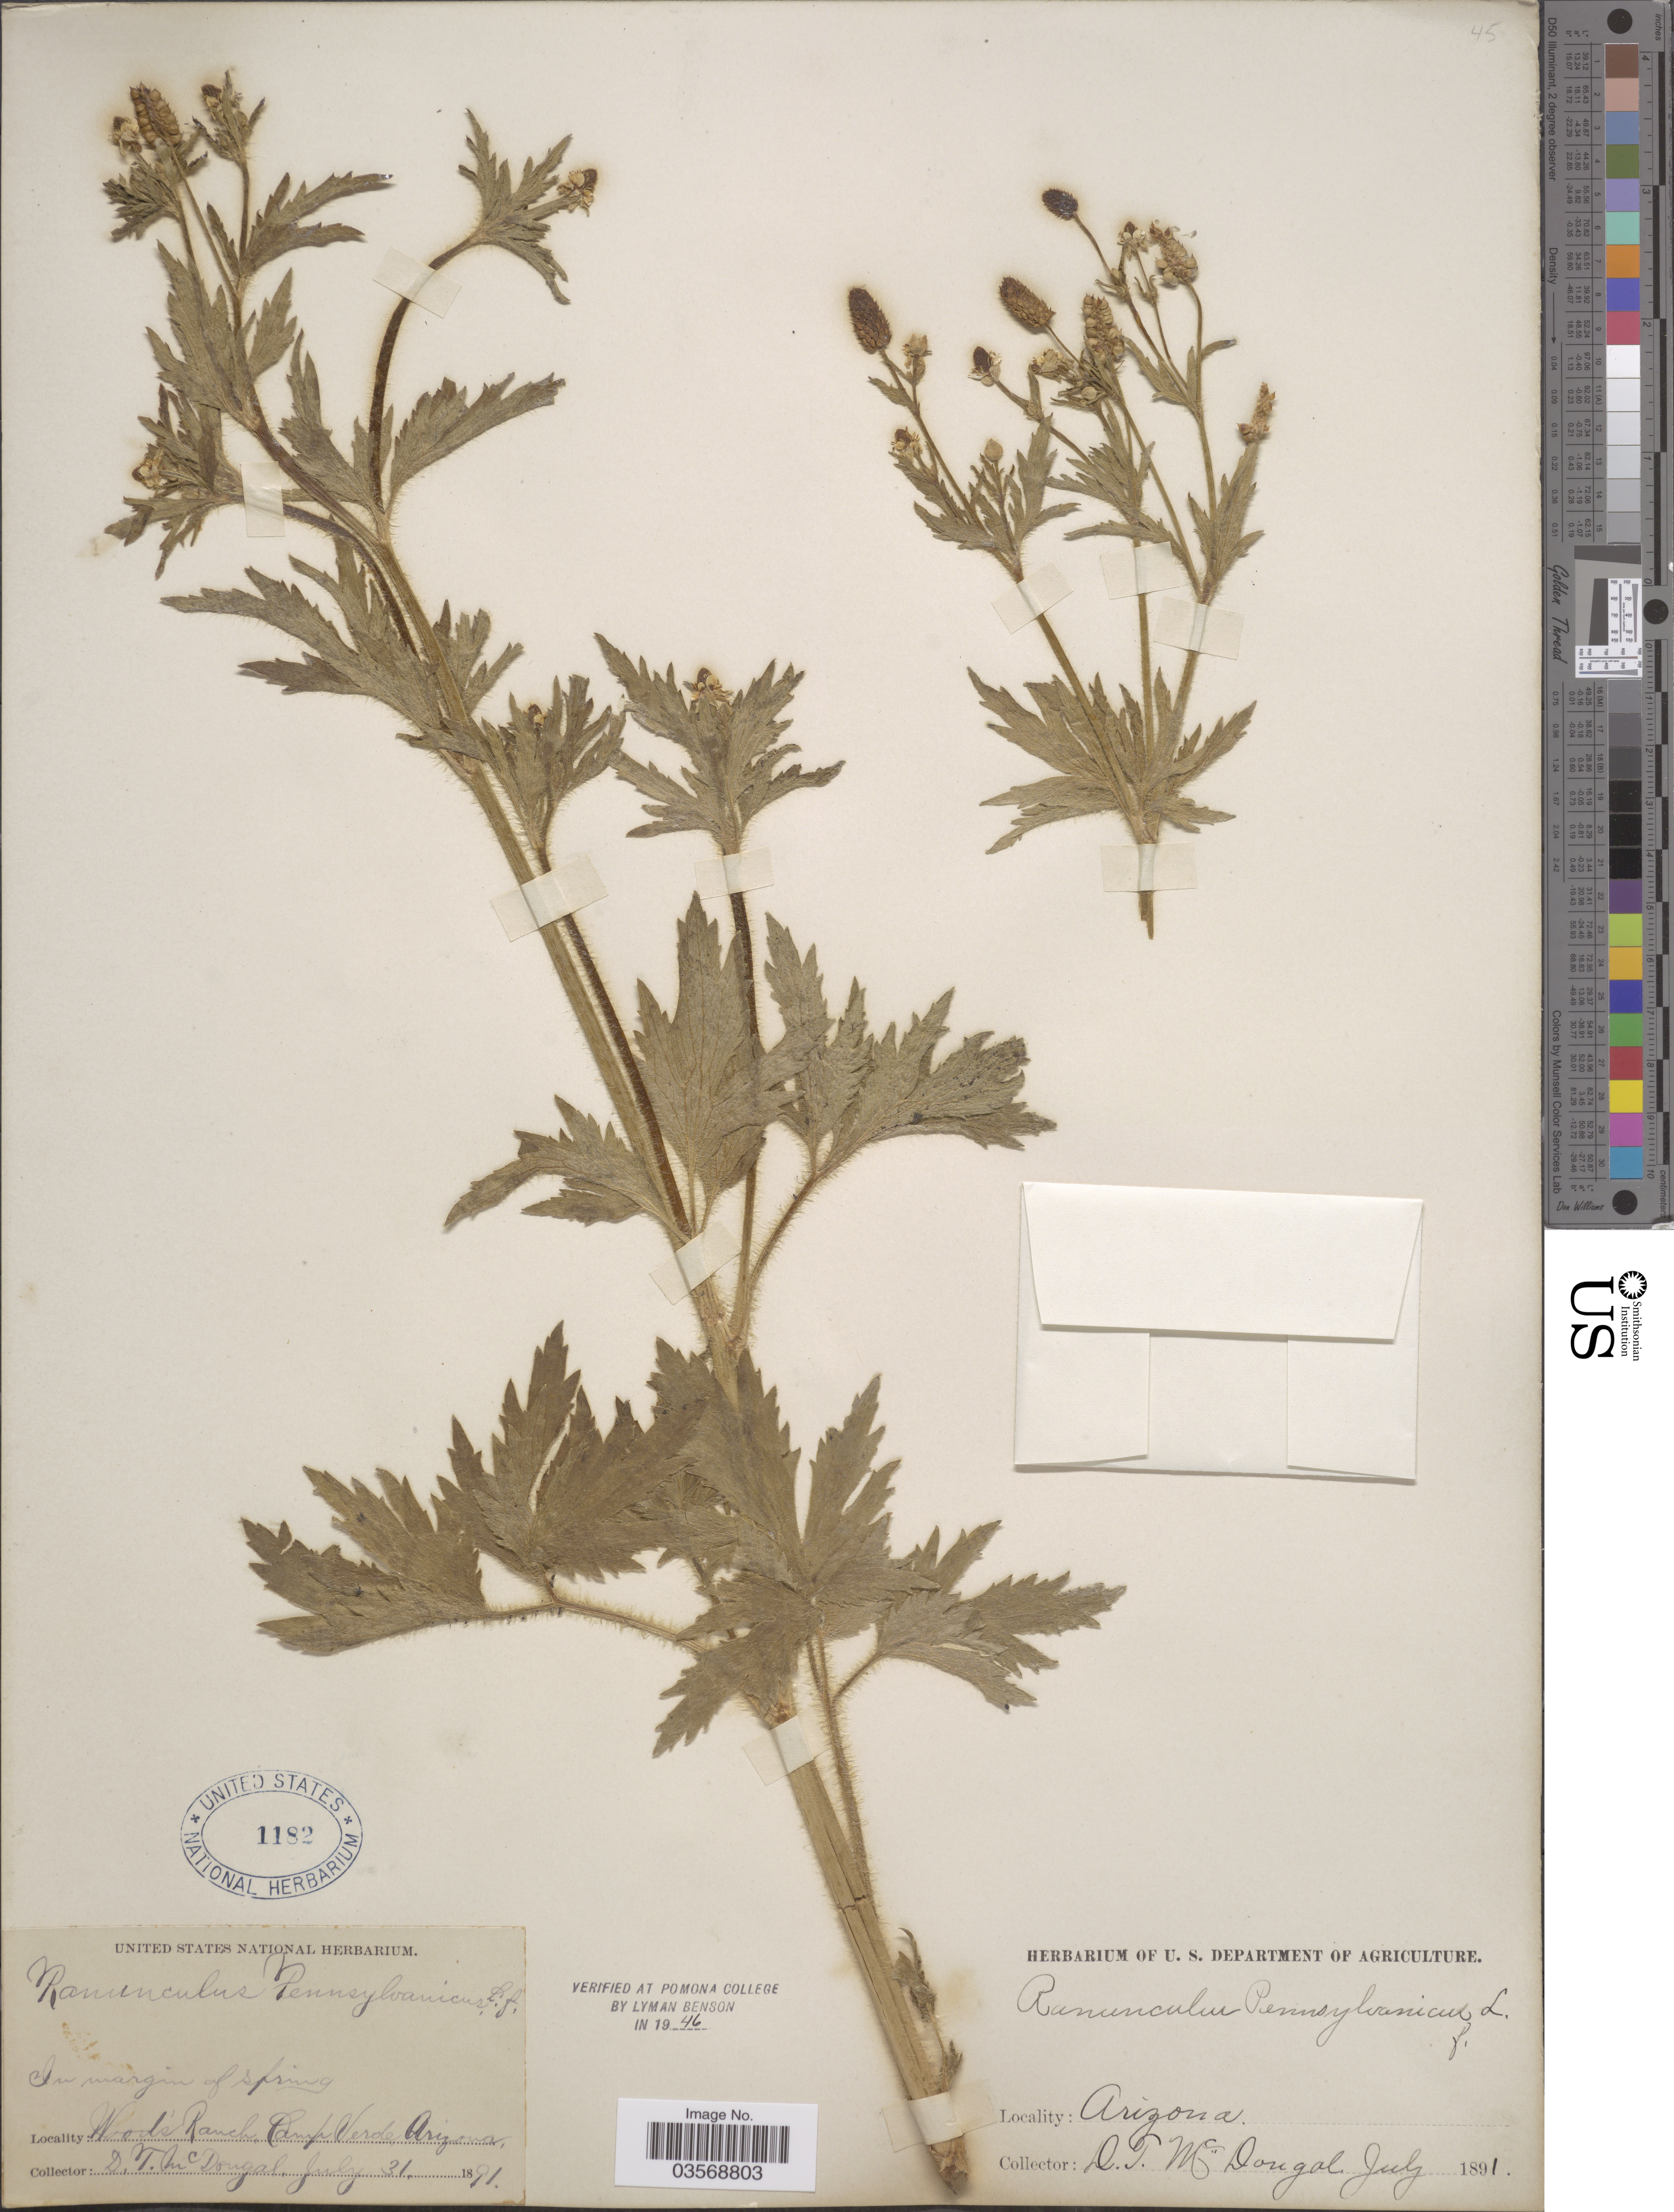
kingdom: Plantae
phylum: Tracheophyta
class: Magnoliopsida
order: Ranunculales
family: Ranunculaceae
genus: Ranunculus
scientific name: Ranunculus pensylvanicus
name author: L. f.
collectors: D. McDougal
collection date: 1891-07-31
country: United States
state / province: Arizona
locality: In margin of spring. Woods' Ranch, Camp Verde.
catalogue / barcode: US 1182